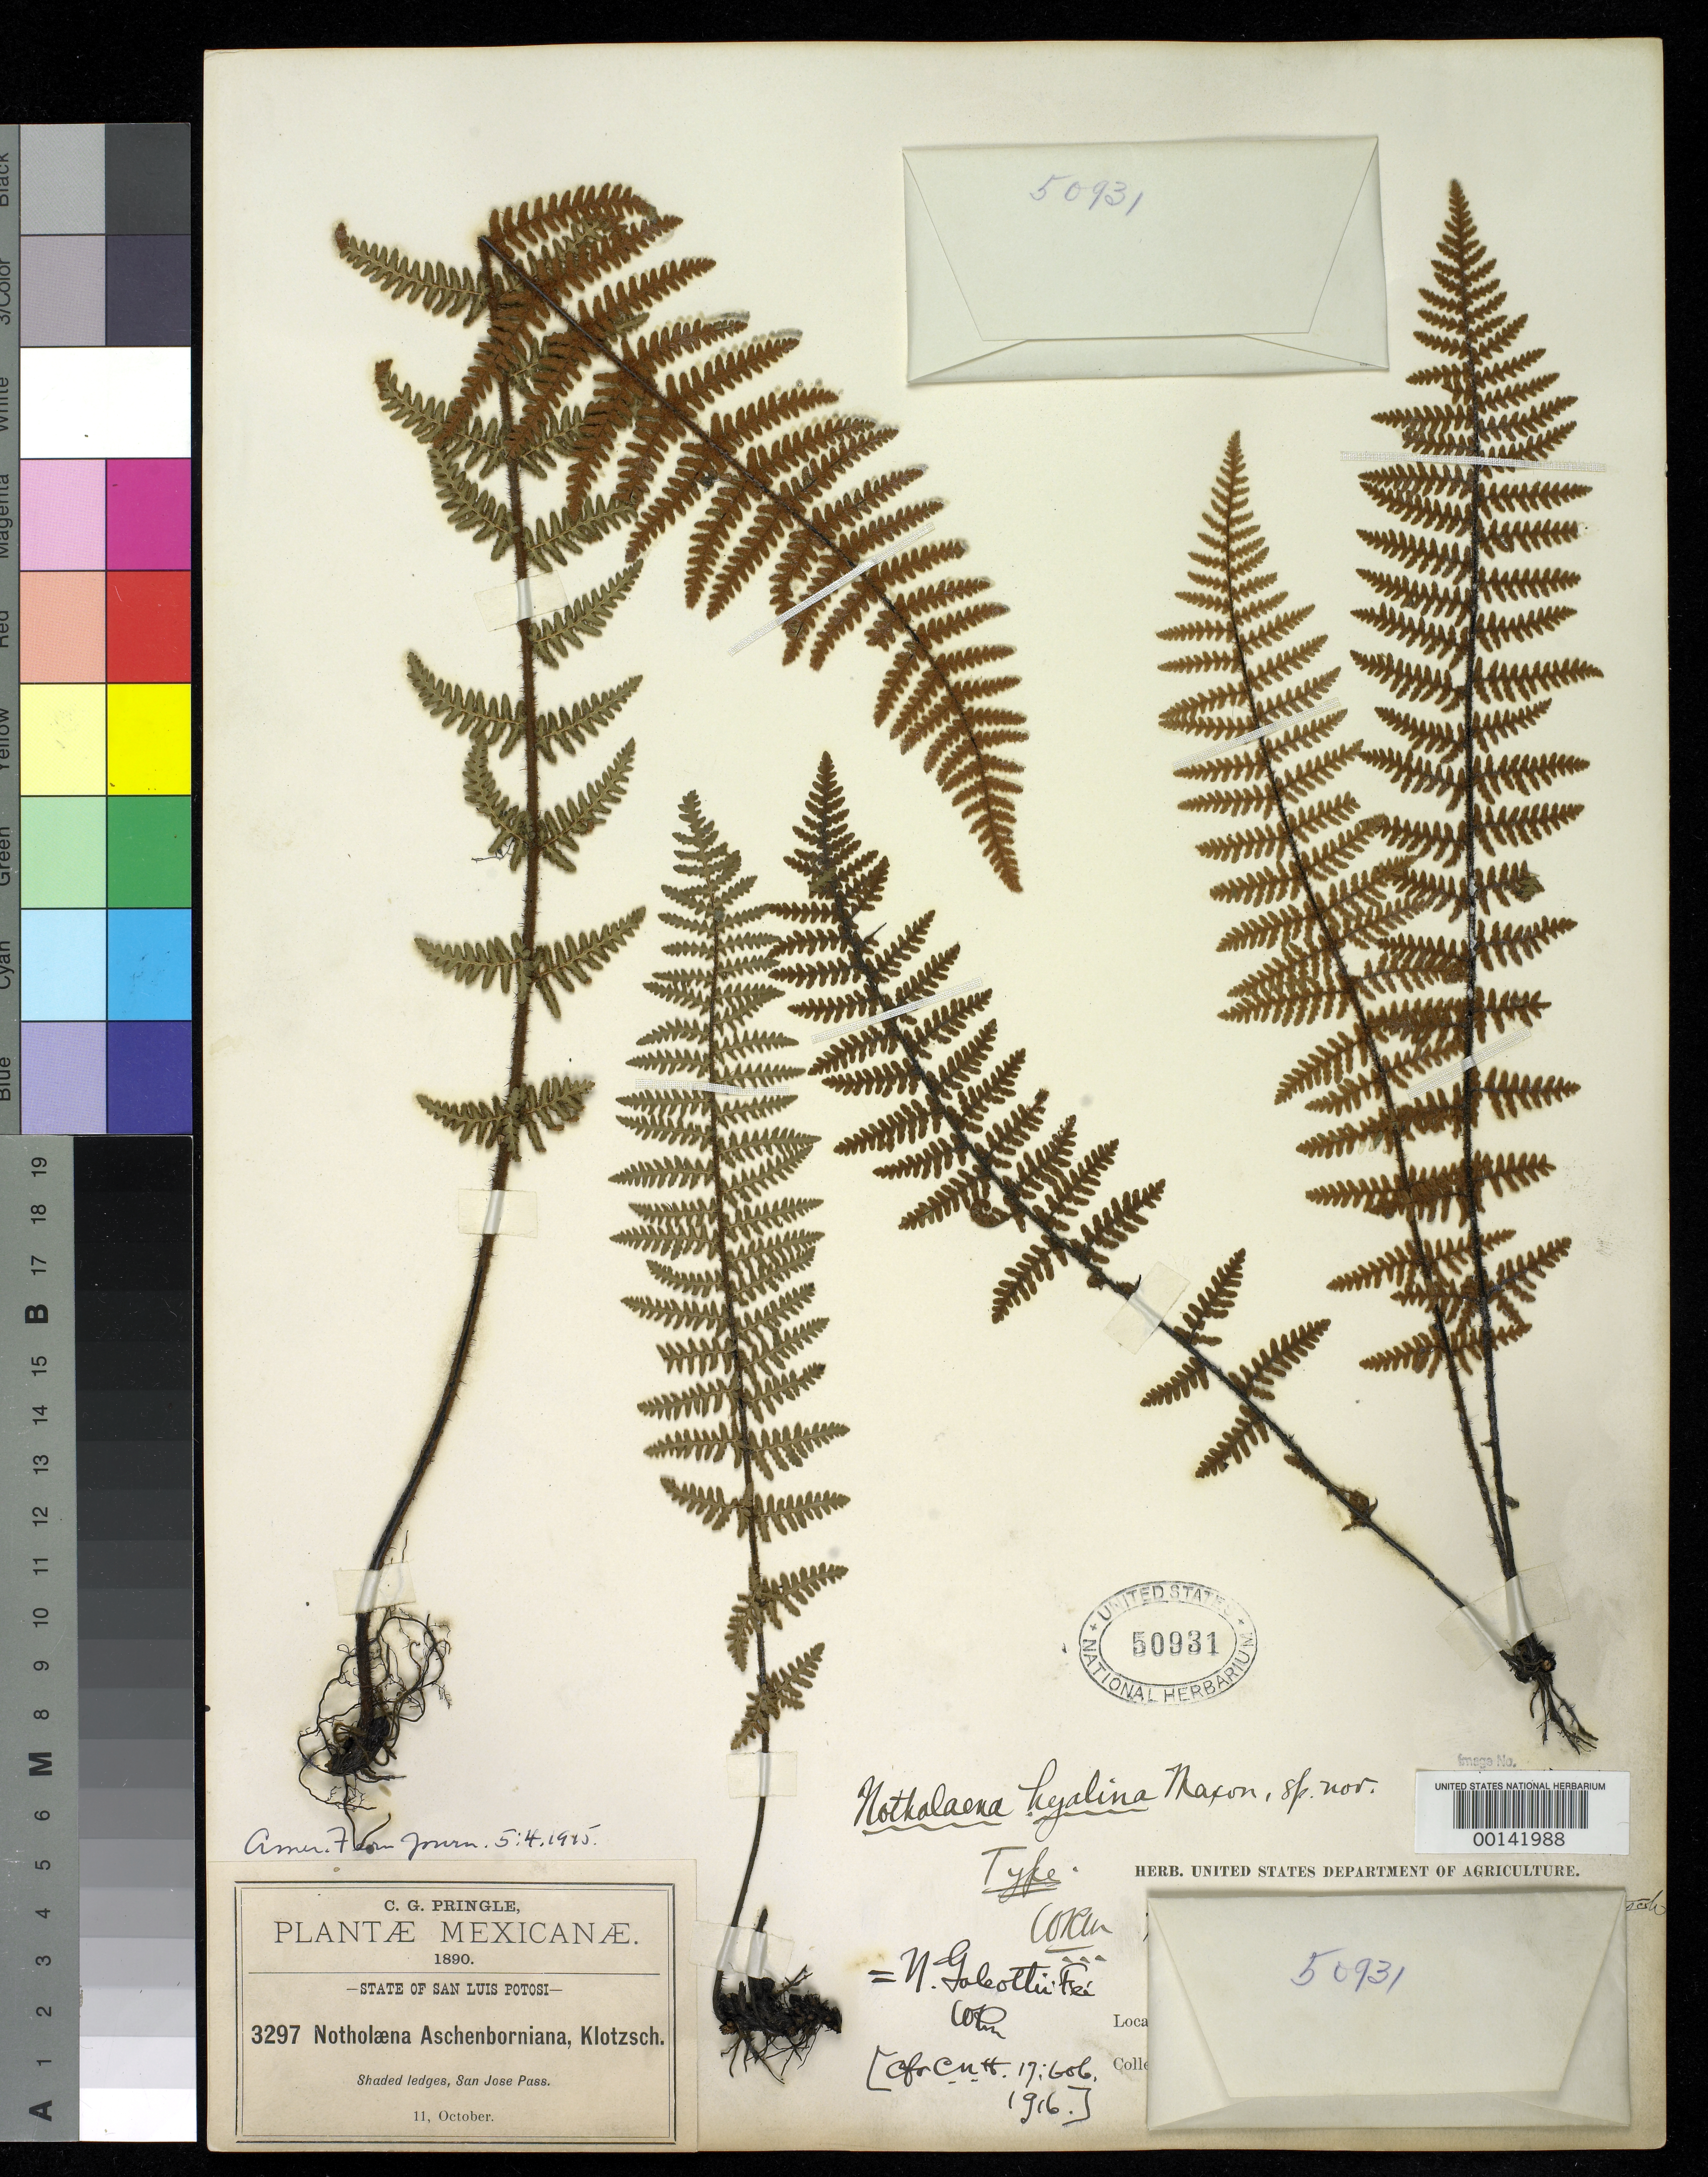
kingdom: Plantae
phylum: Tracheophyta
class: Polypodiopsida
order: Polypodiales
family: Pteridaceae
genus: Notholaena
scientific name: Notholaena hyalina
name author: Maxon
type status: Holotype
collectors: C. G. Pringle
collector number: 3297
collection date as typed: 11 Oct 1890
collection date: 1890-10-11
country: Mexico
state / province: San Luis Potosi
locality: San Jose Pass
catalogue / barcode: US 50931